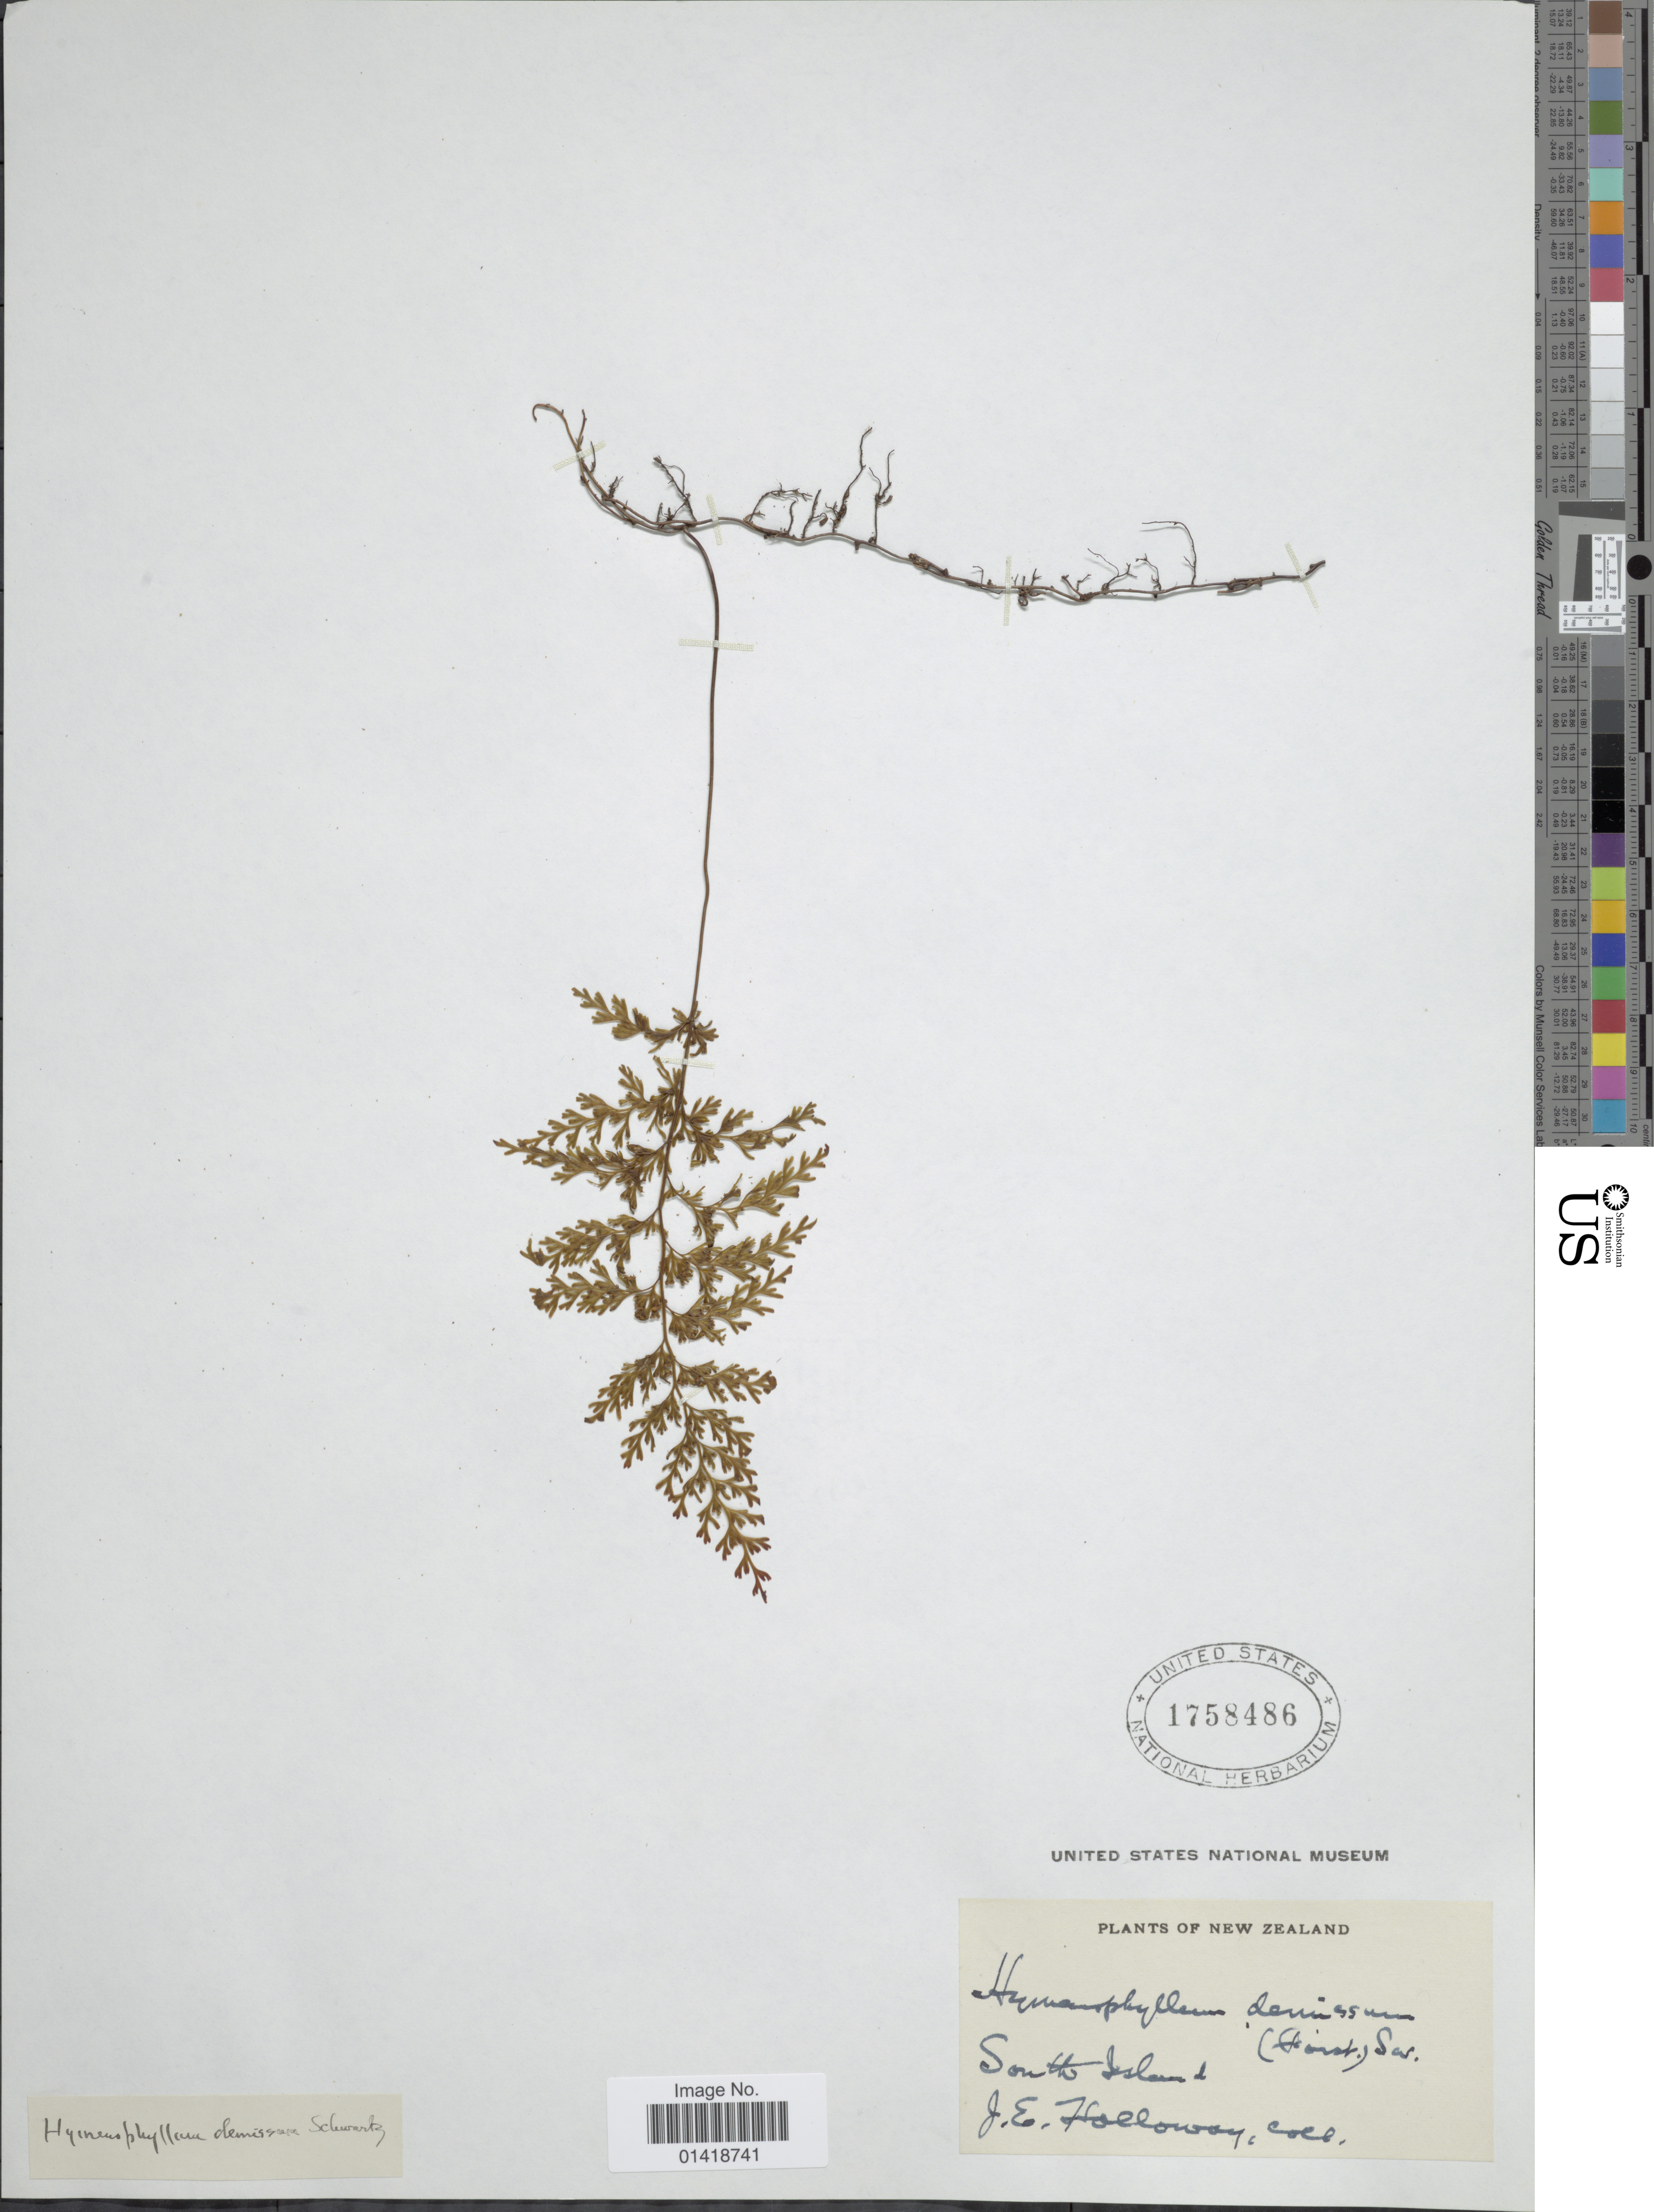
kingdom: Plantae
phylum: Tracheophyta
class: Polypodiopsida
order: Hymenophyllales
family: Hymenophyllaceae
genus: Hymenophyllum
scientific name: Hymenophyllum demissum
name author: Sw.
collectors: J. Holloway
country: New Zealand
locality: South Island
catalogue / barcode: US 1758486